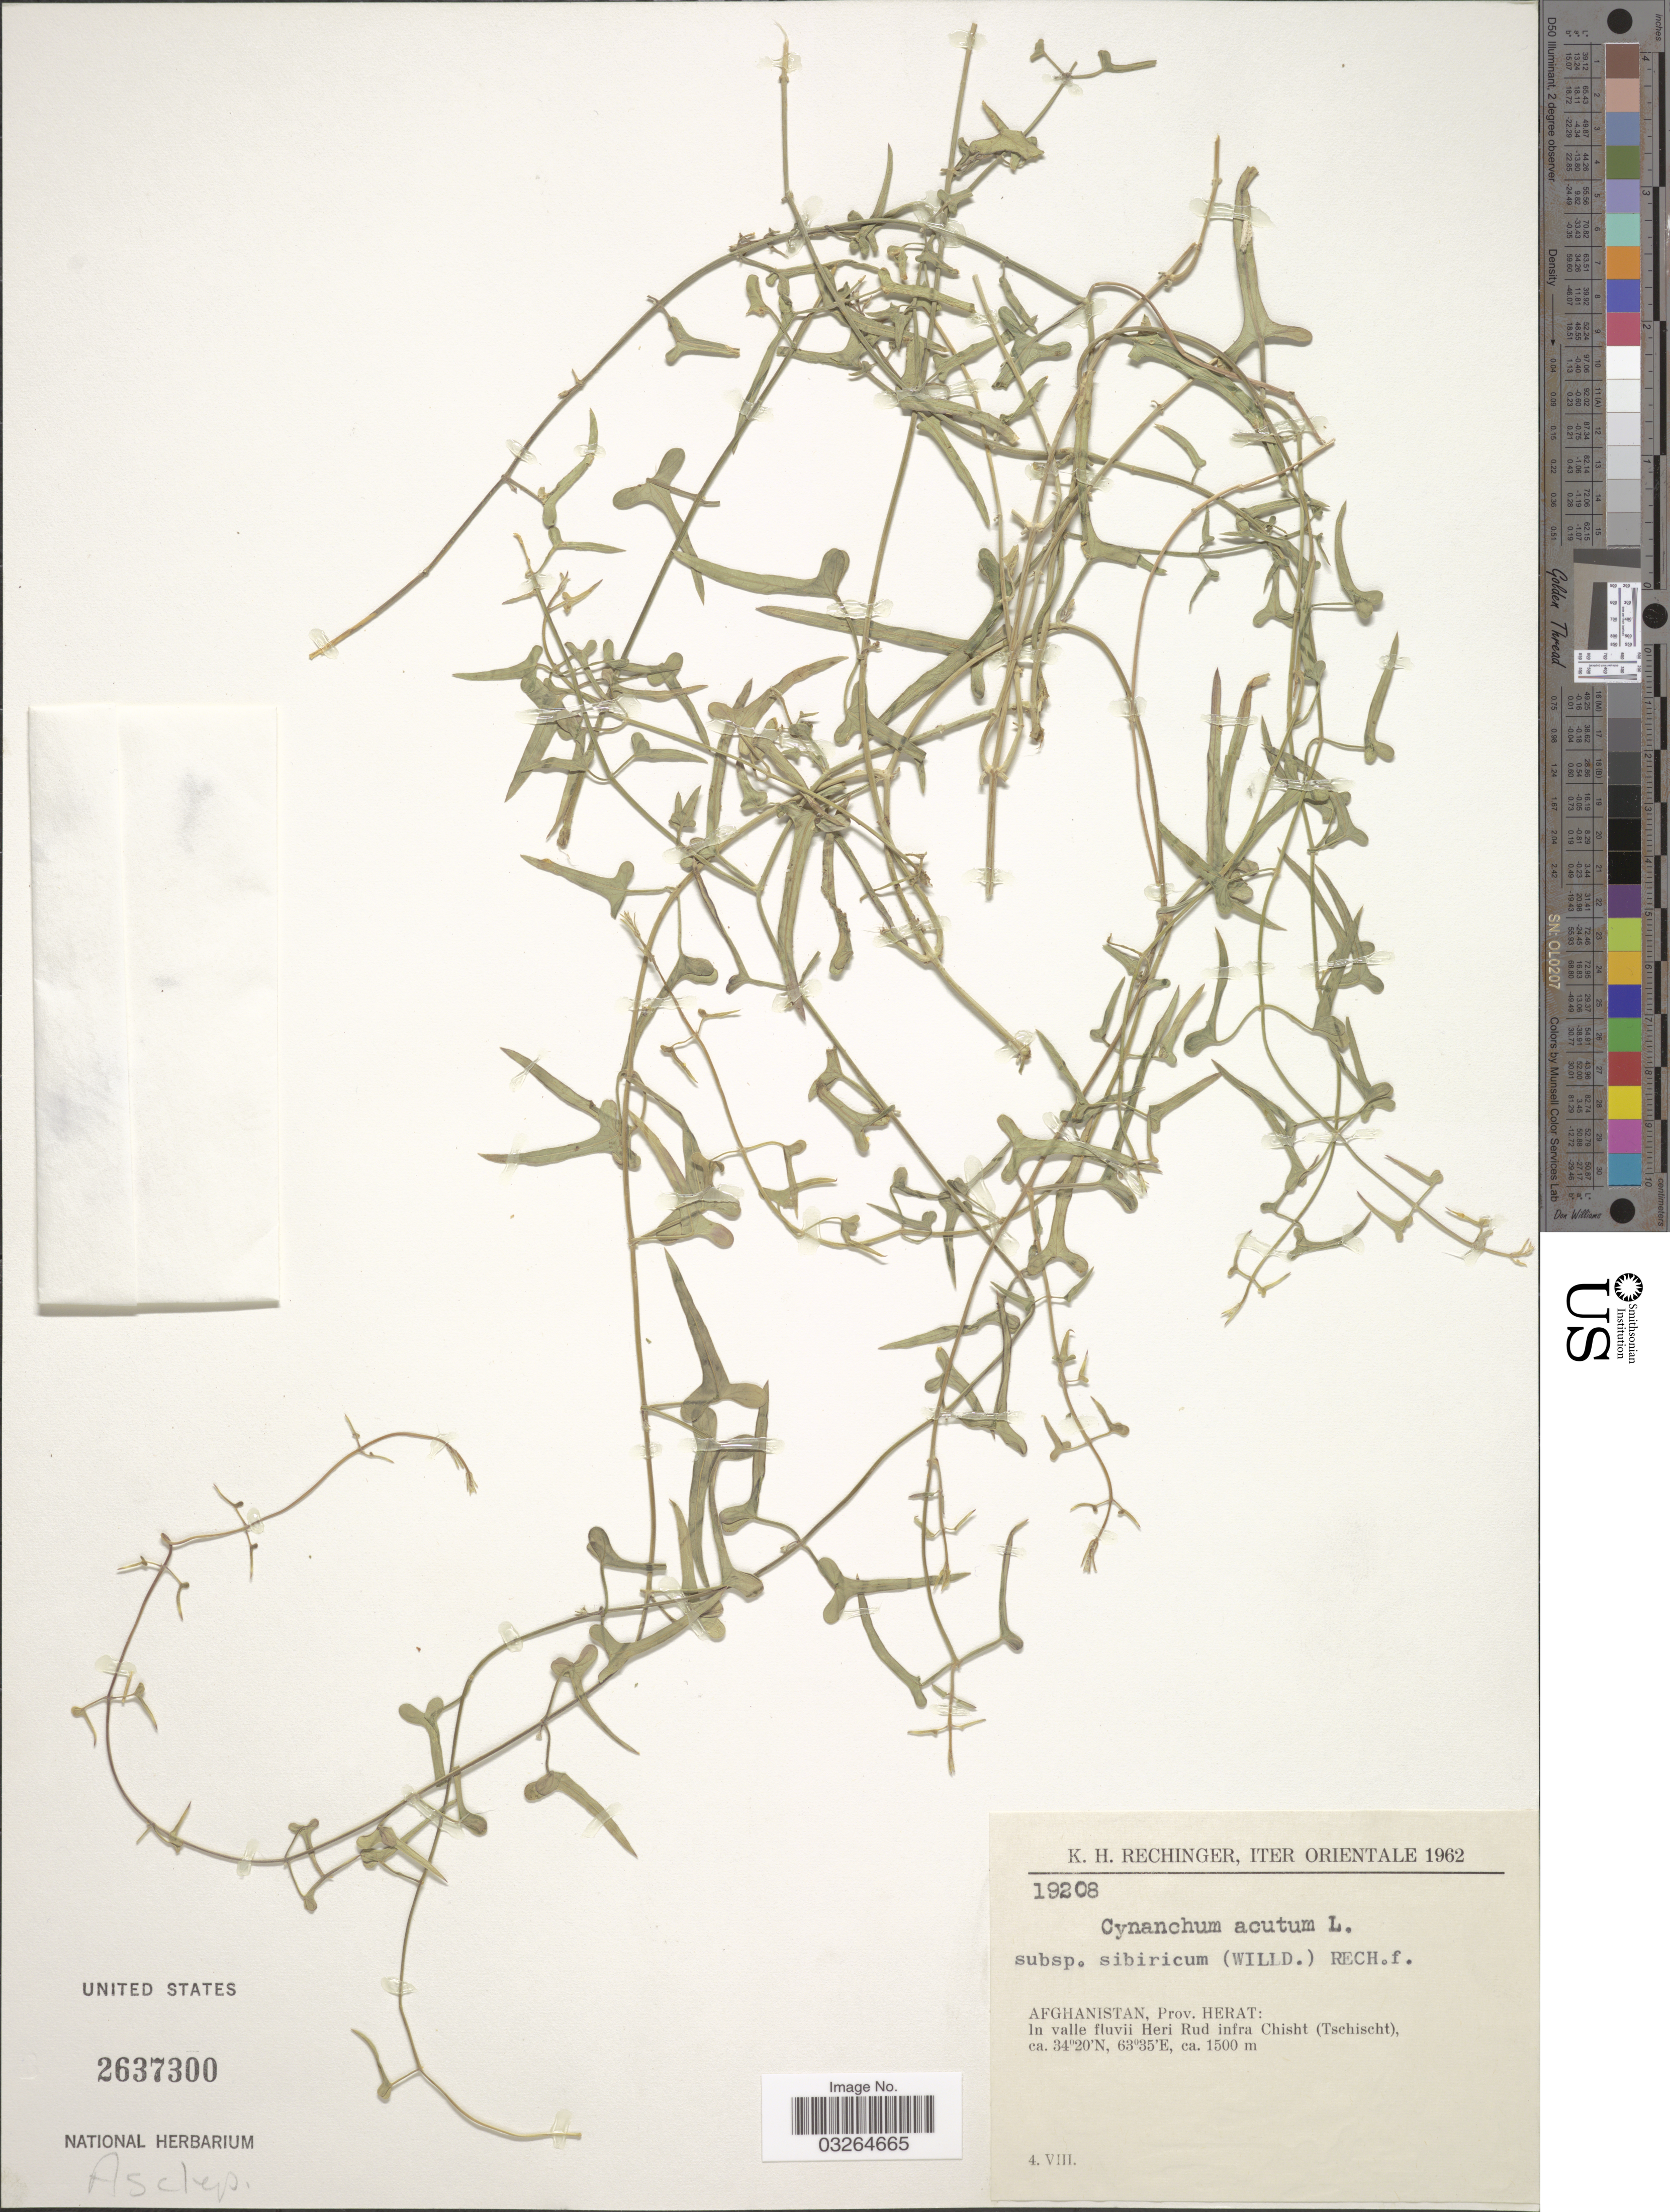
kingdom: Plantae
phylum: Tracheophyta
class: Magnoliopsida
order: Gentianales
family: Apocynaceae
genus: Cynanchum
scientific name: Cynanchum acutum subsp. sibiricum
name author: (Willd.) Rech. f.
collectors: K. Rechinger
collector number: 19208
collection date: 1962-08-04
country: Afghanistan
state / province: Herat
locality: Iter Orientale. In valle fluvii Heri Rud infra Chisht (Tschischt).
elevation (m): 1500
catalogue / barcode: US 2637300